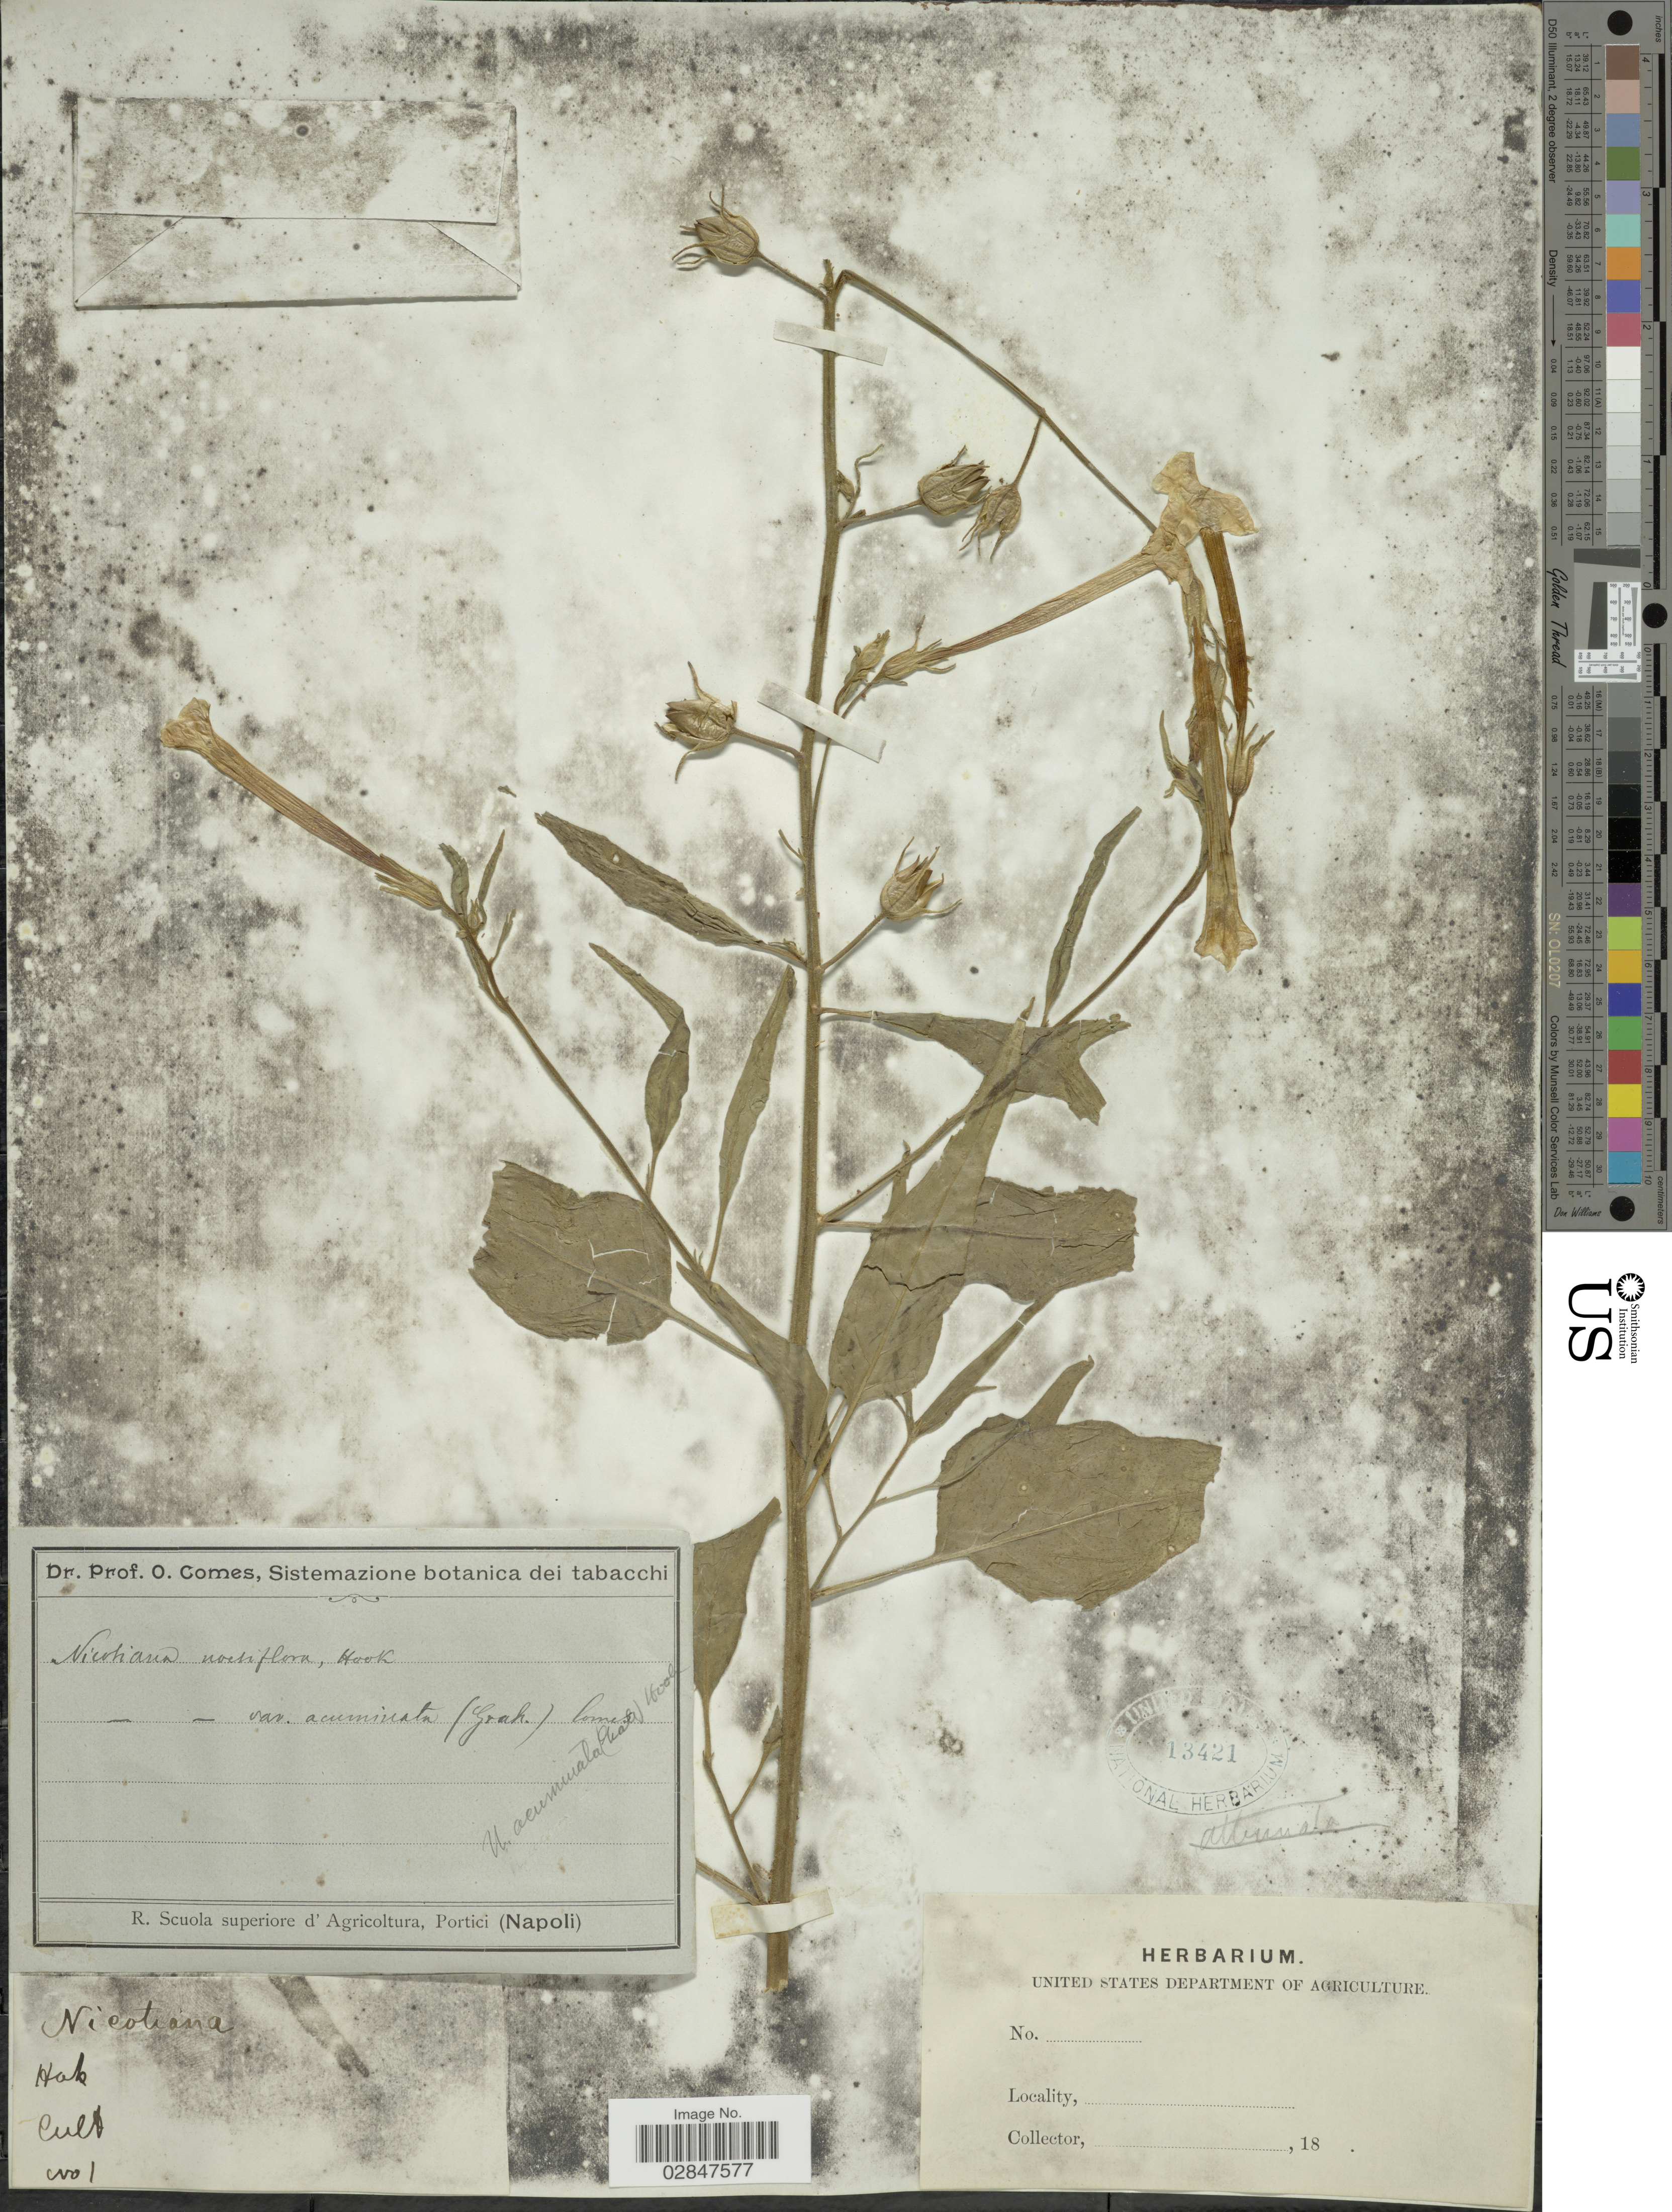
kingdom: Plantae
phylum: Tracheophyta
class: Magnoliopsida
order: Solanales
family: Solanaceae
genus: Nicotiana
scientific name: Nicotiana acuminata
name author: (Graham) Hook.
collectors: O. Comes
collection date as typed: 18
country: Italy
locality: Portici (Napoli).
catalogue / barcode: US 13421